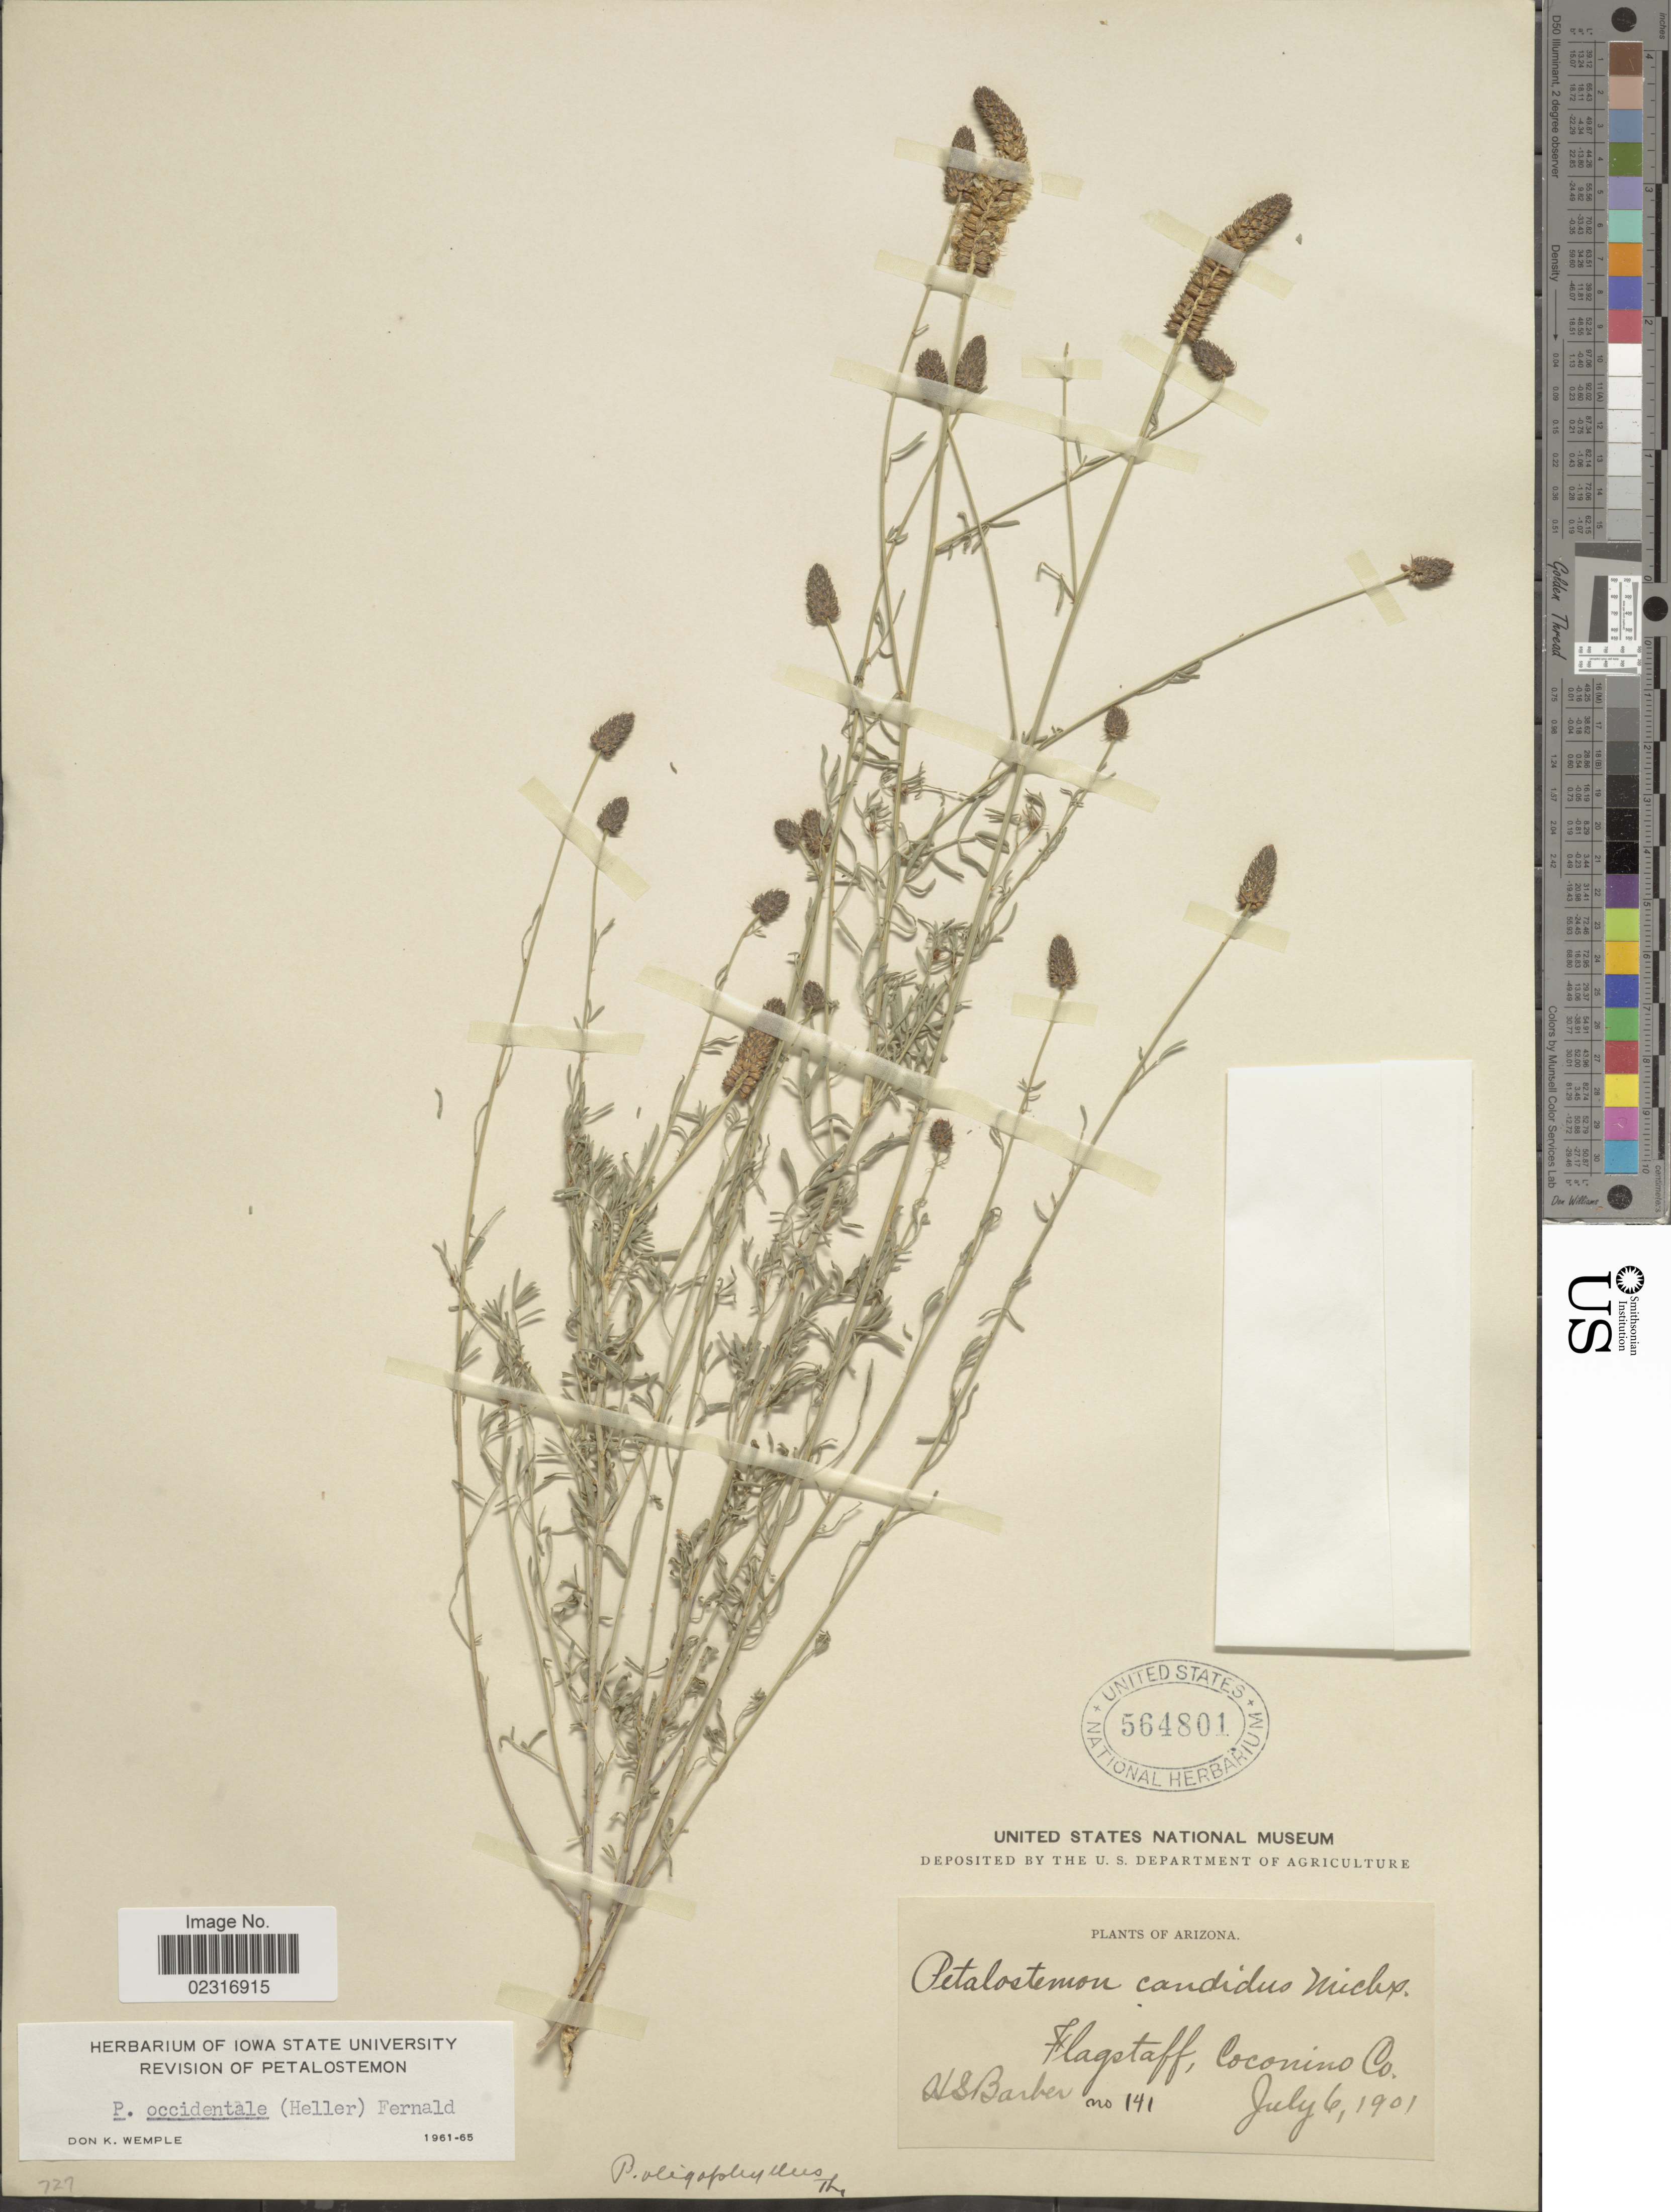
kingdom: Plantae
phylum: Tracheophyta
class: Magnoliopsida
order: Fabales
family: Fabaceae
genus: Dalea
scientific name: Dalea candida var. oligophylla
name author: (Torr) Shinners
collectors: H. Barber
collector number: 141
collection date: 1901-07-06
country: United States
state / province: Arizona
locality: Flagstaff, Coconino Co,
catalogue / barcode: US 564801